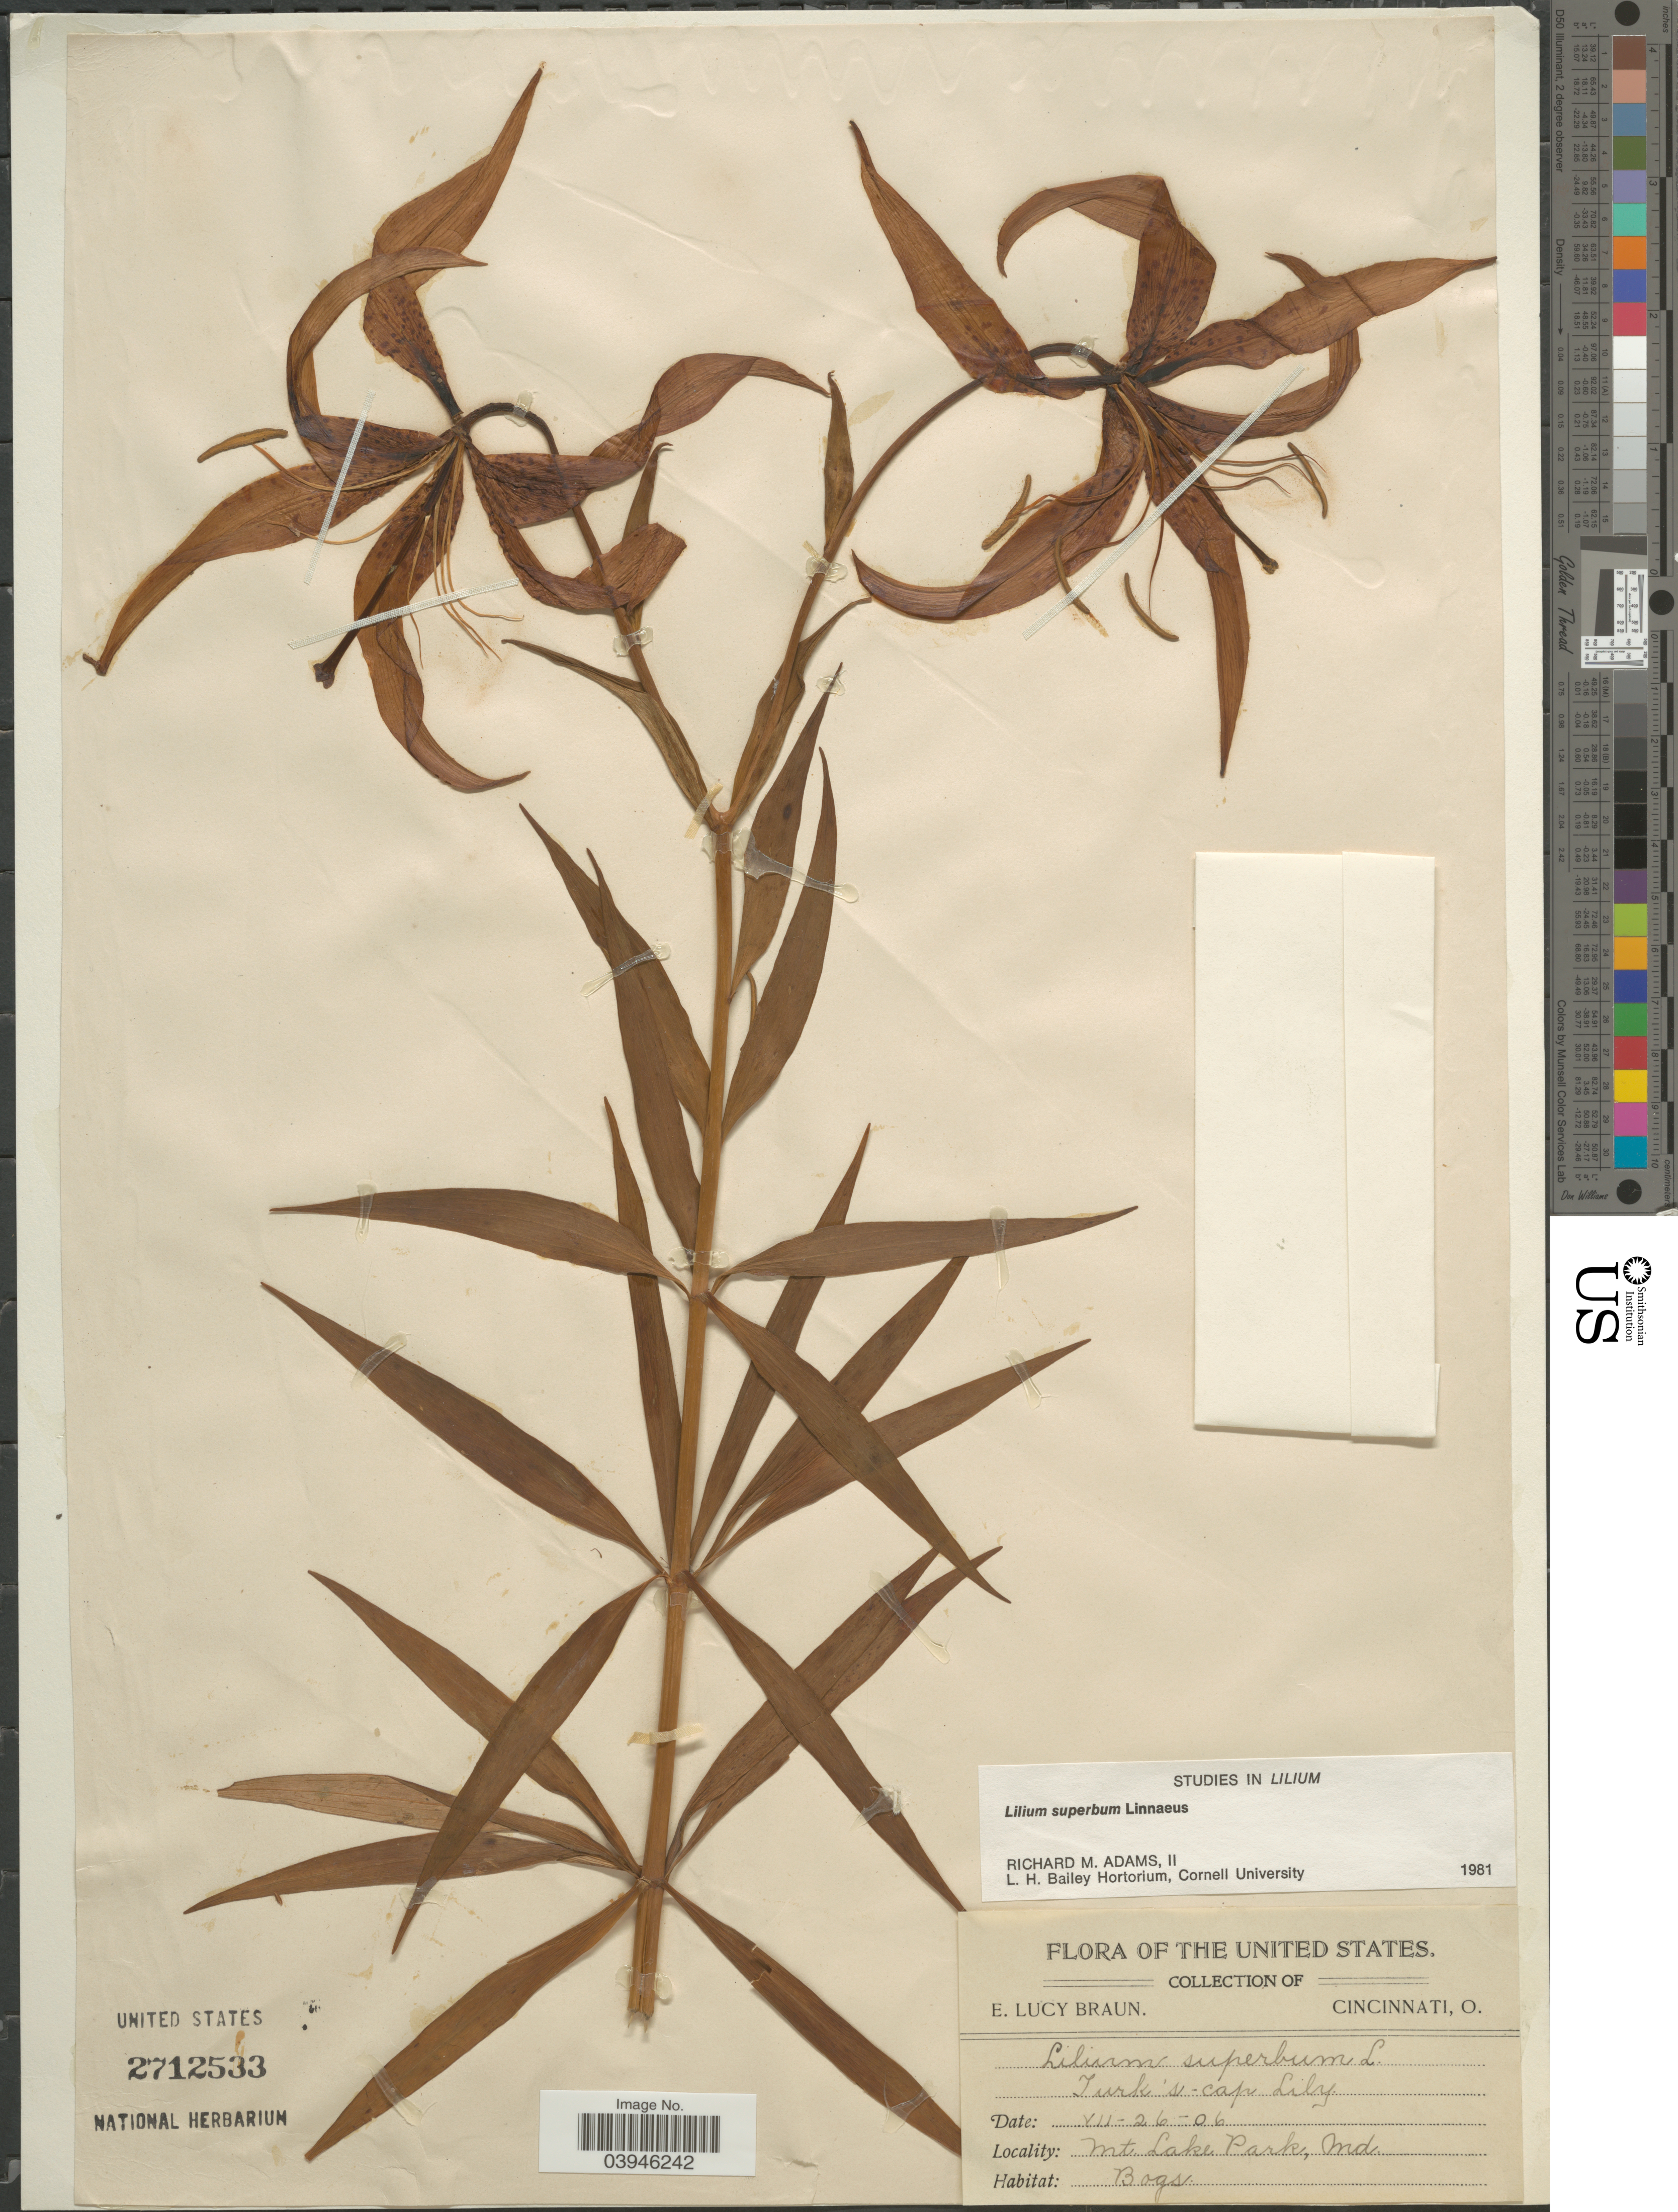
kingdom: Plantae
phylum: Tracheophyta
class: Liliopsida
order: Liliales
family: Liliaceae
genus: Lilium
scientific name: Lilium superbum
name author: L.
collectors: E. L. Braun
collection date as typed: Transcribed d/m/y: 26/7/6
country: United States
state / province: Maryland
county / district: Garrett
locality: Mt. Lake Park.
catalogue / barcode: US 2712533